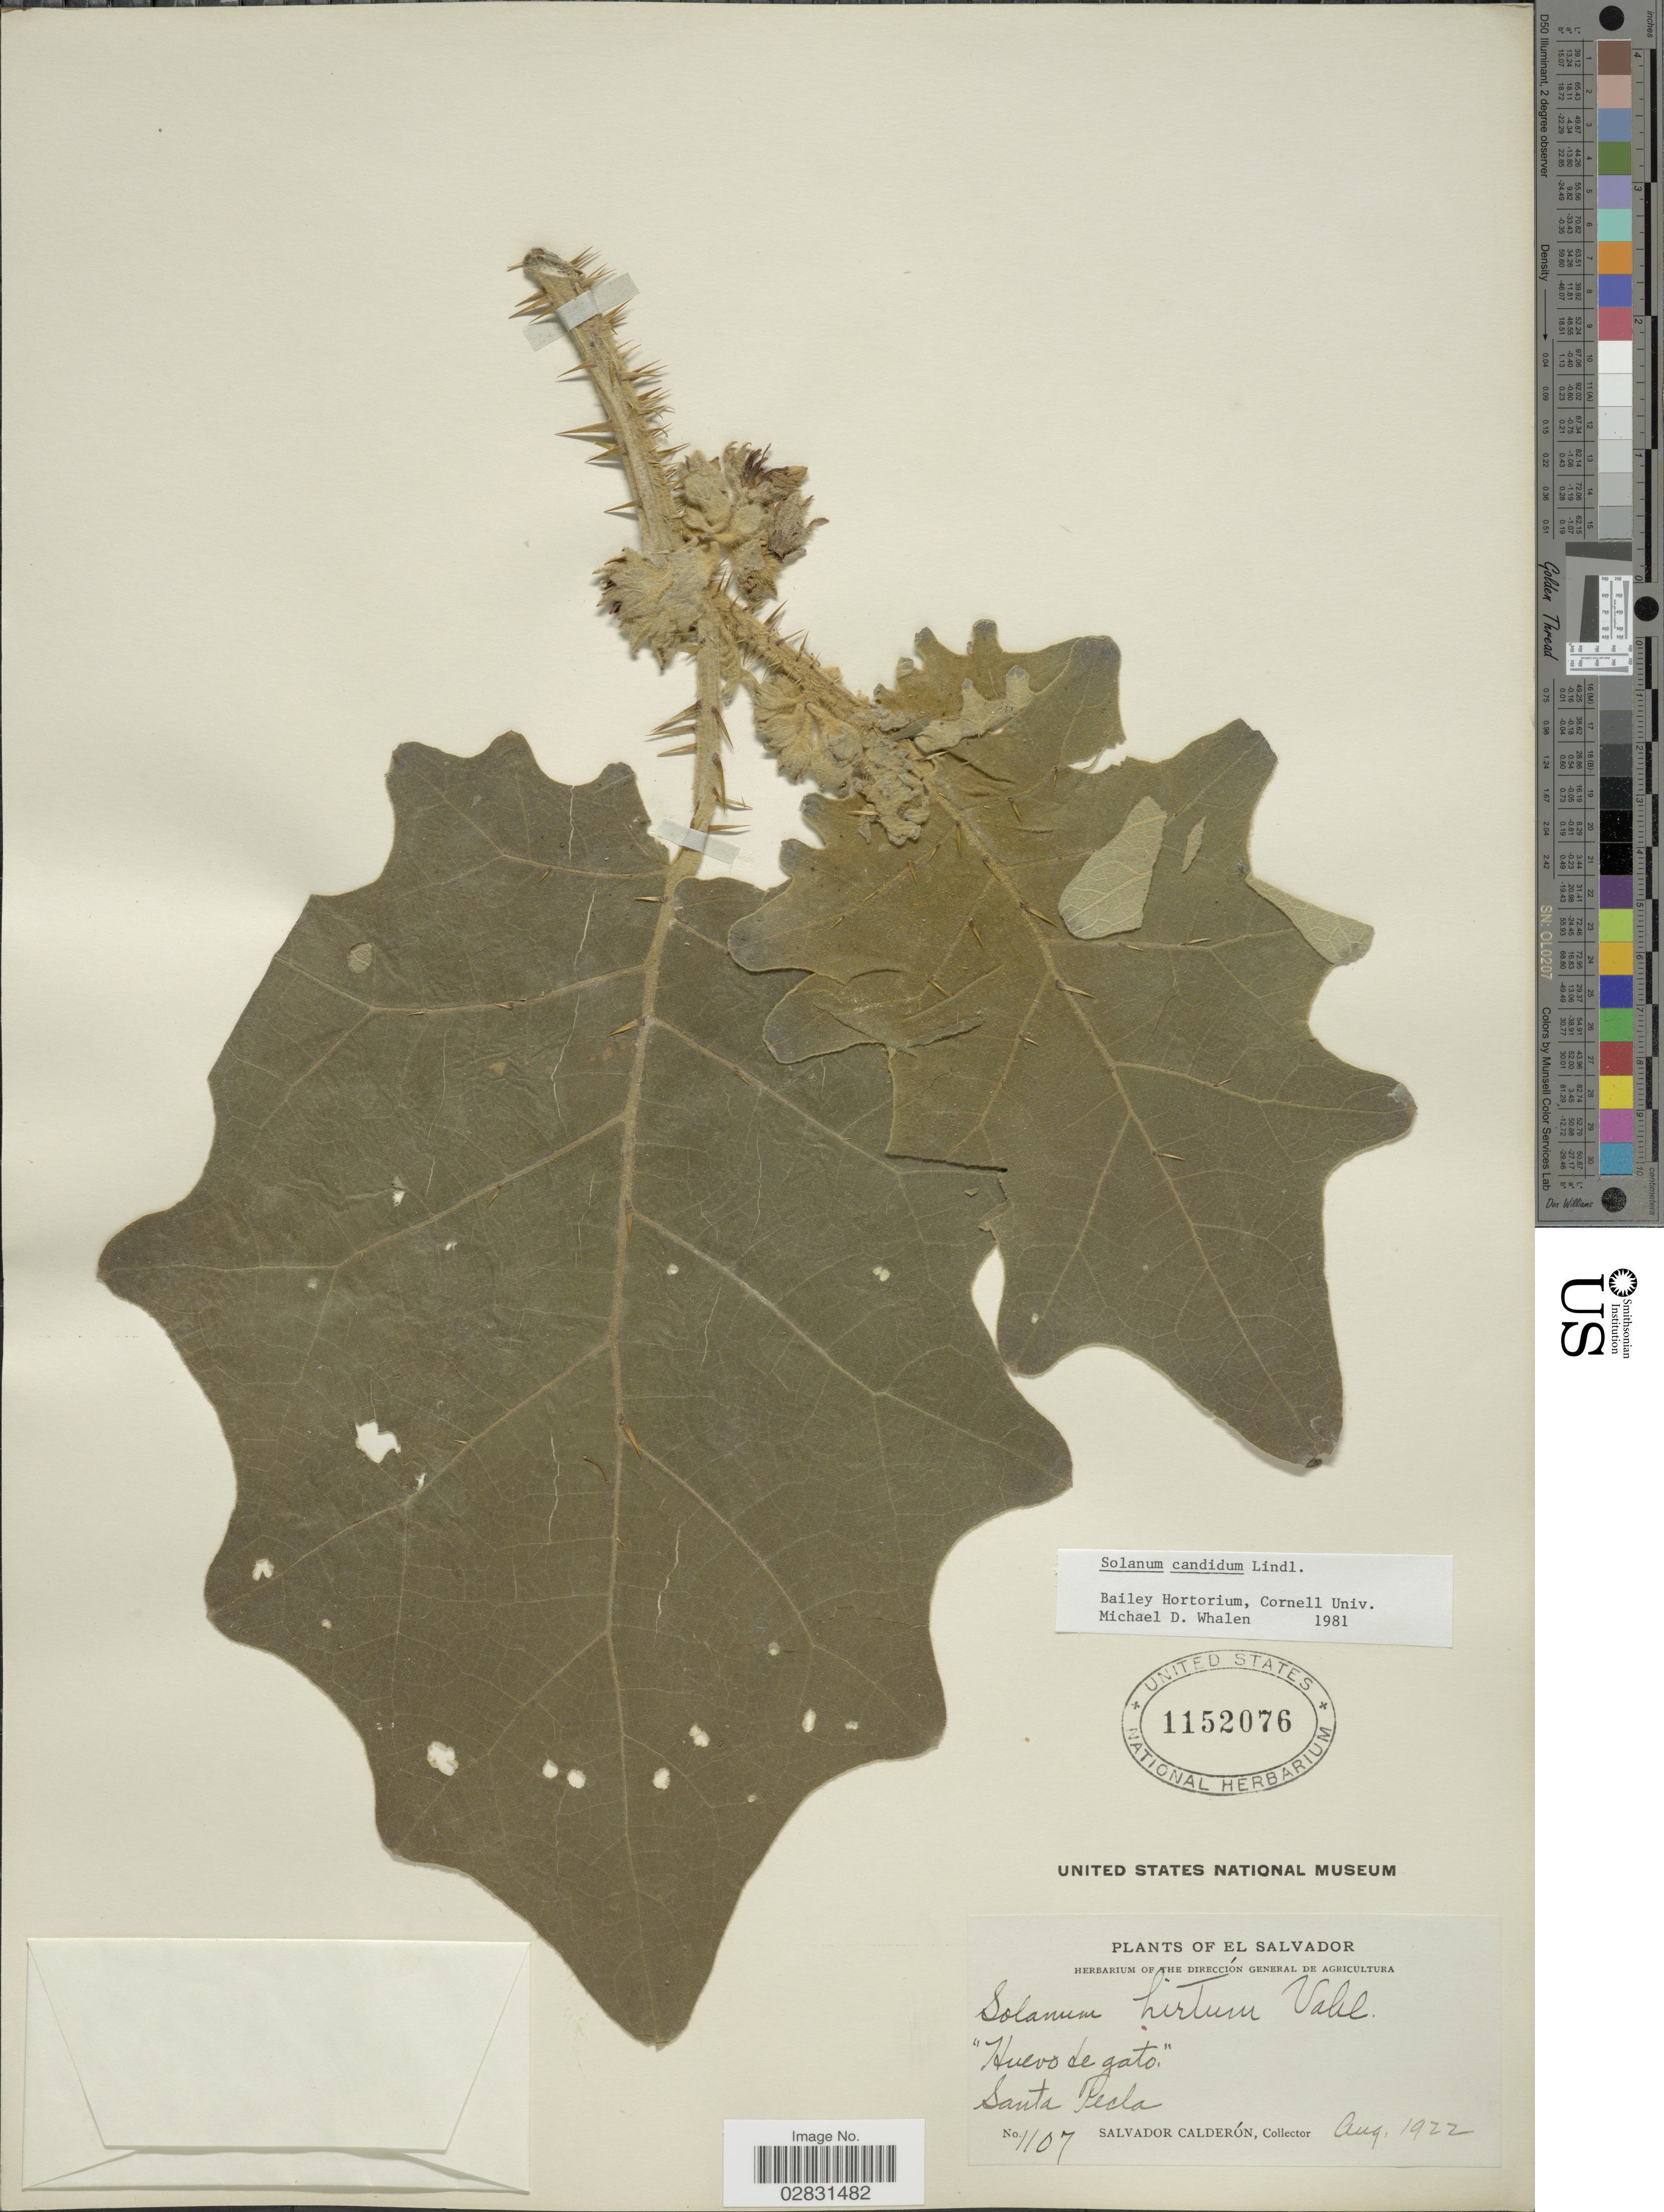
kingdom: Plantae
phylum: Tracheophyta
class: Magnoliopsida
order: Solanales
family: Solanaceae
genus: Solanum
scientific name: Solanum candidum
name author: Lindl.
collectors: S. Calderón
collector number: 1107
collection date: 1922-08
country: El Salvador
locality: Santa Tecla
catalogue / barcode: US 1152076